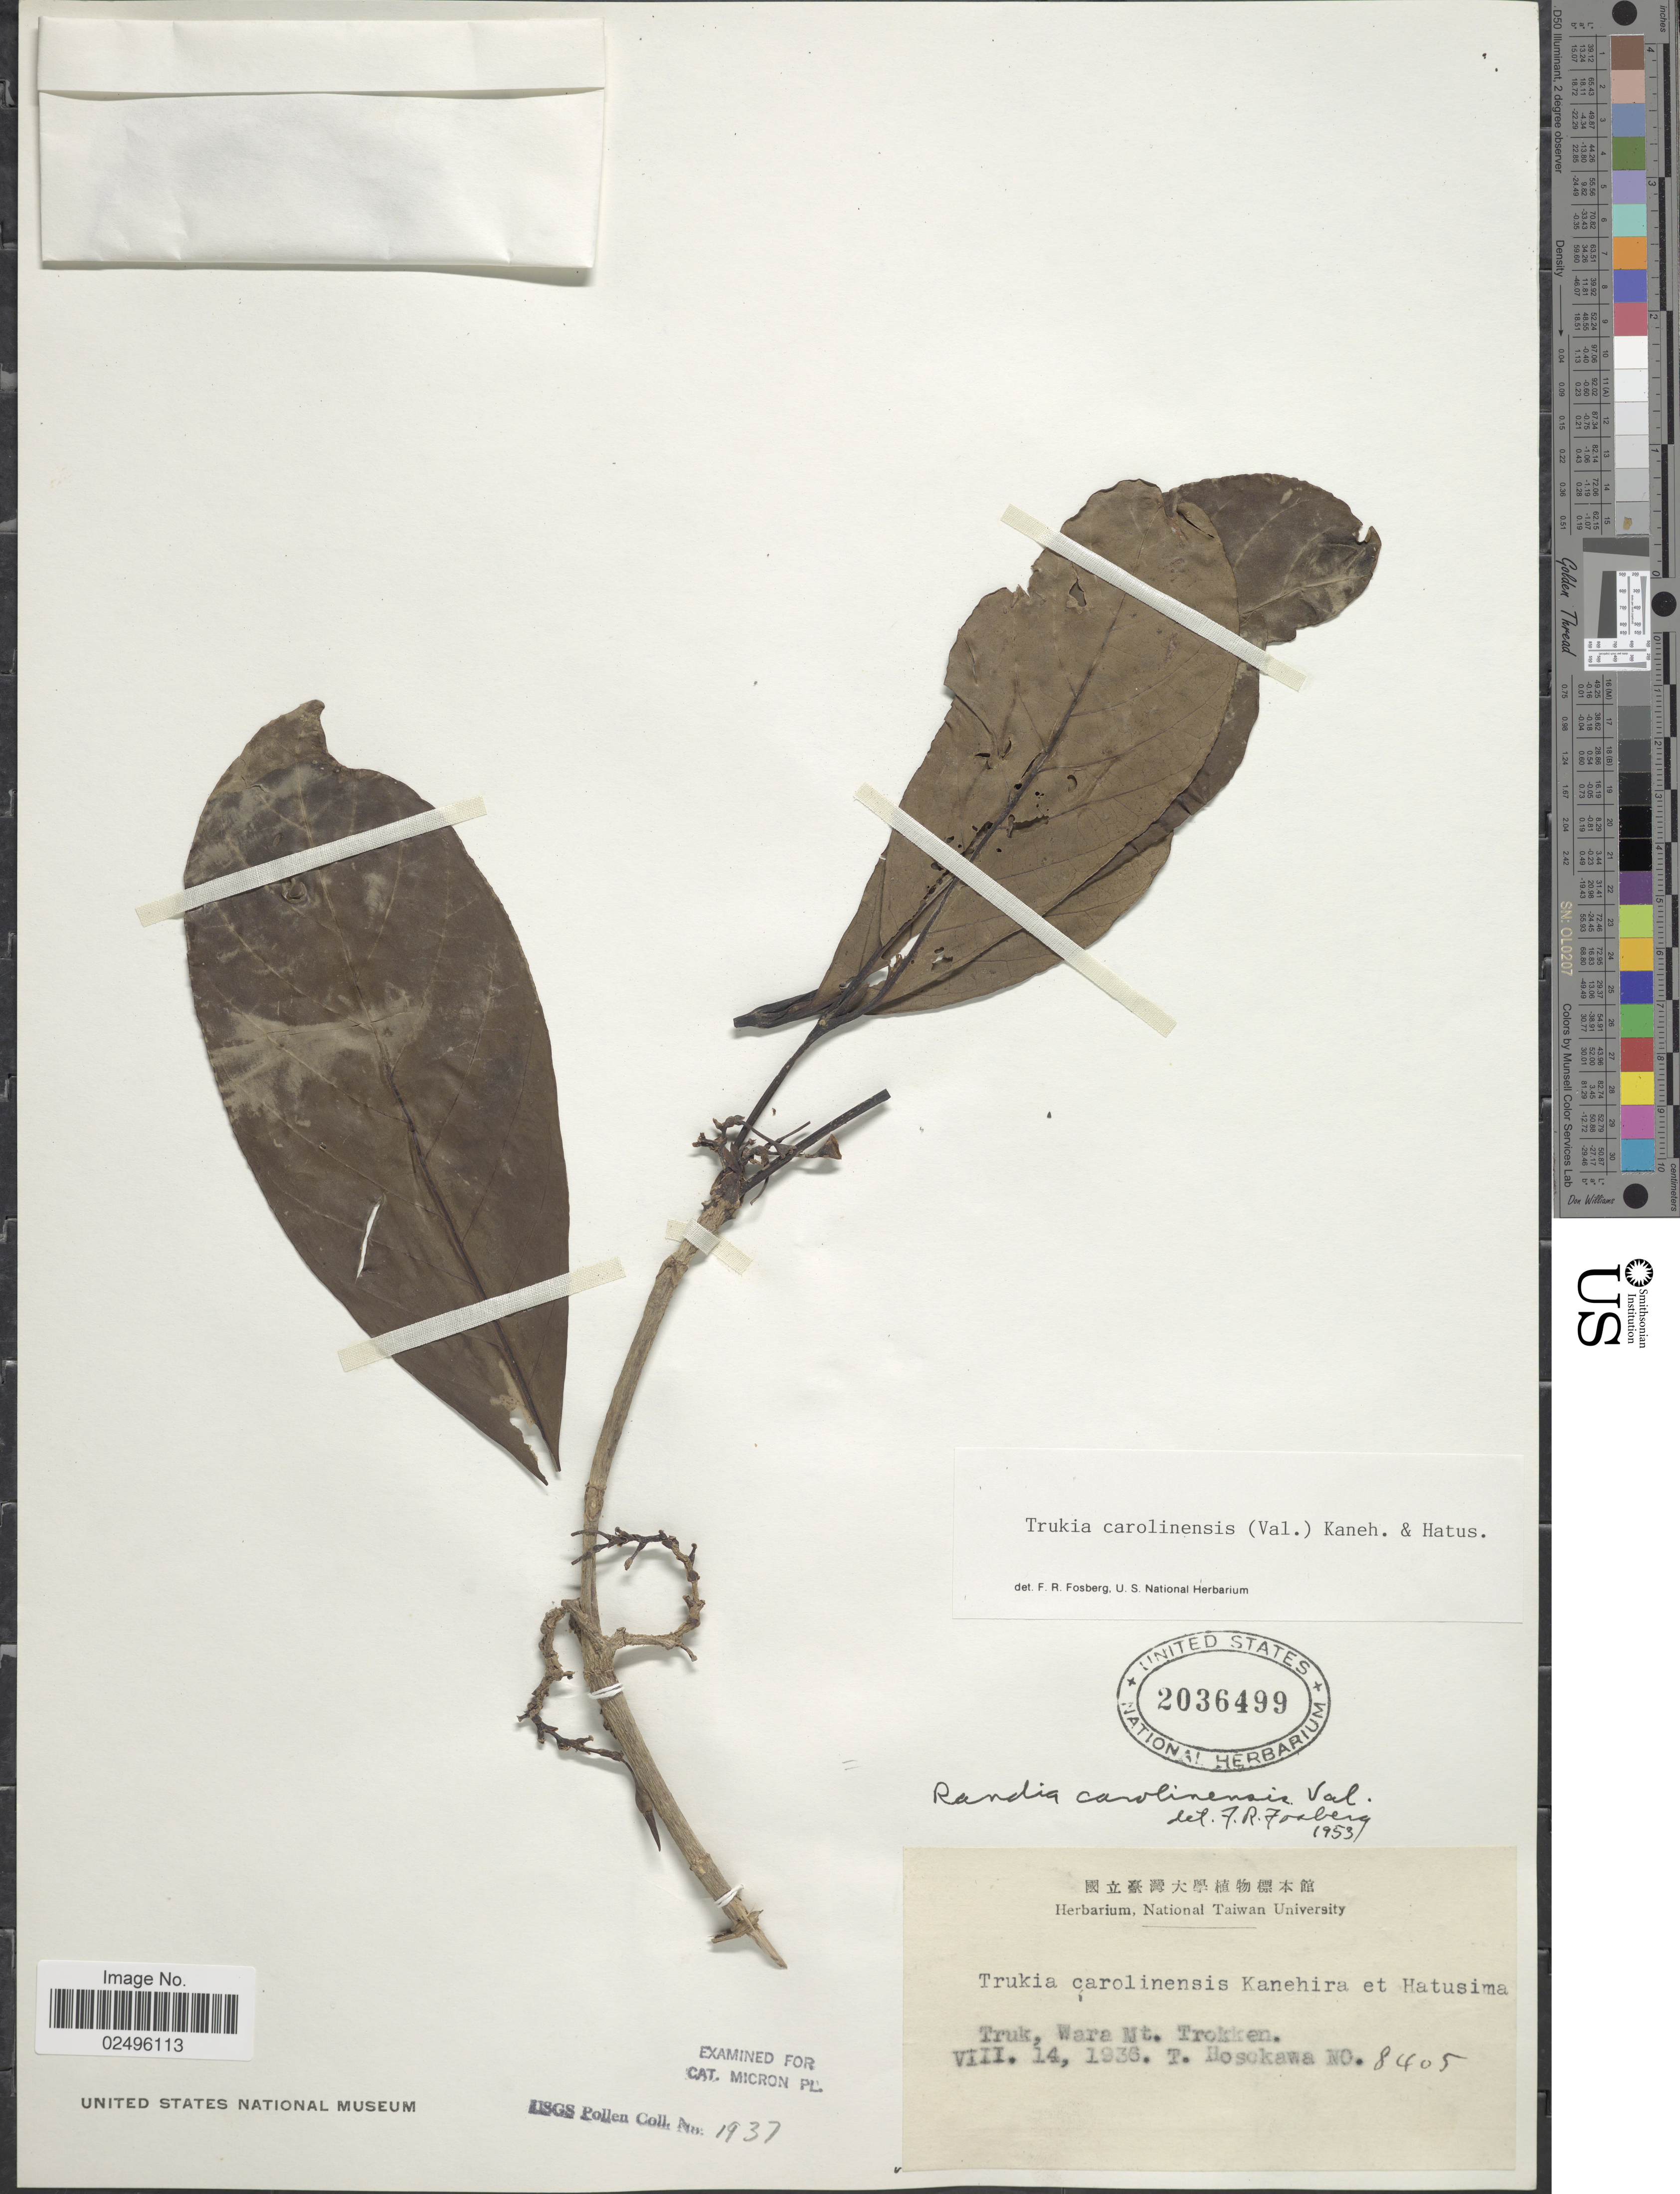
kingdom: Plantae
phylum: Tracheophyta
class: Magnoliopsida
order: Gentianales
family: Rubiaceae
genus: Trukia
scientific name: Trukia carolinensis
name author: (Valeton) Kaneh. & Hatus.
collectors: T. Hosokawa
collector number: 8405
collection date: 1936-08-14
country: Micronesia, Federated States of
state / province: Truk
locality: Ware Mt. Trokken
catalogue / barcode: US 2036499